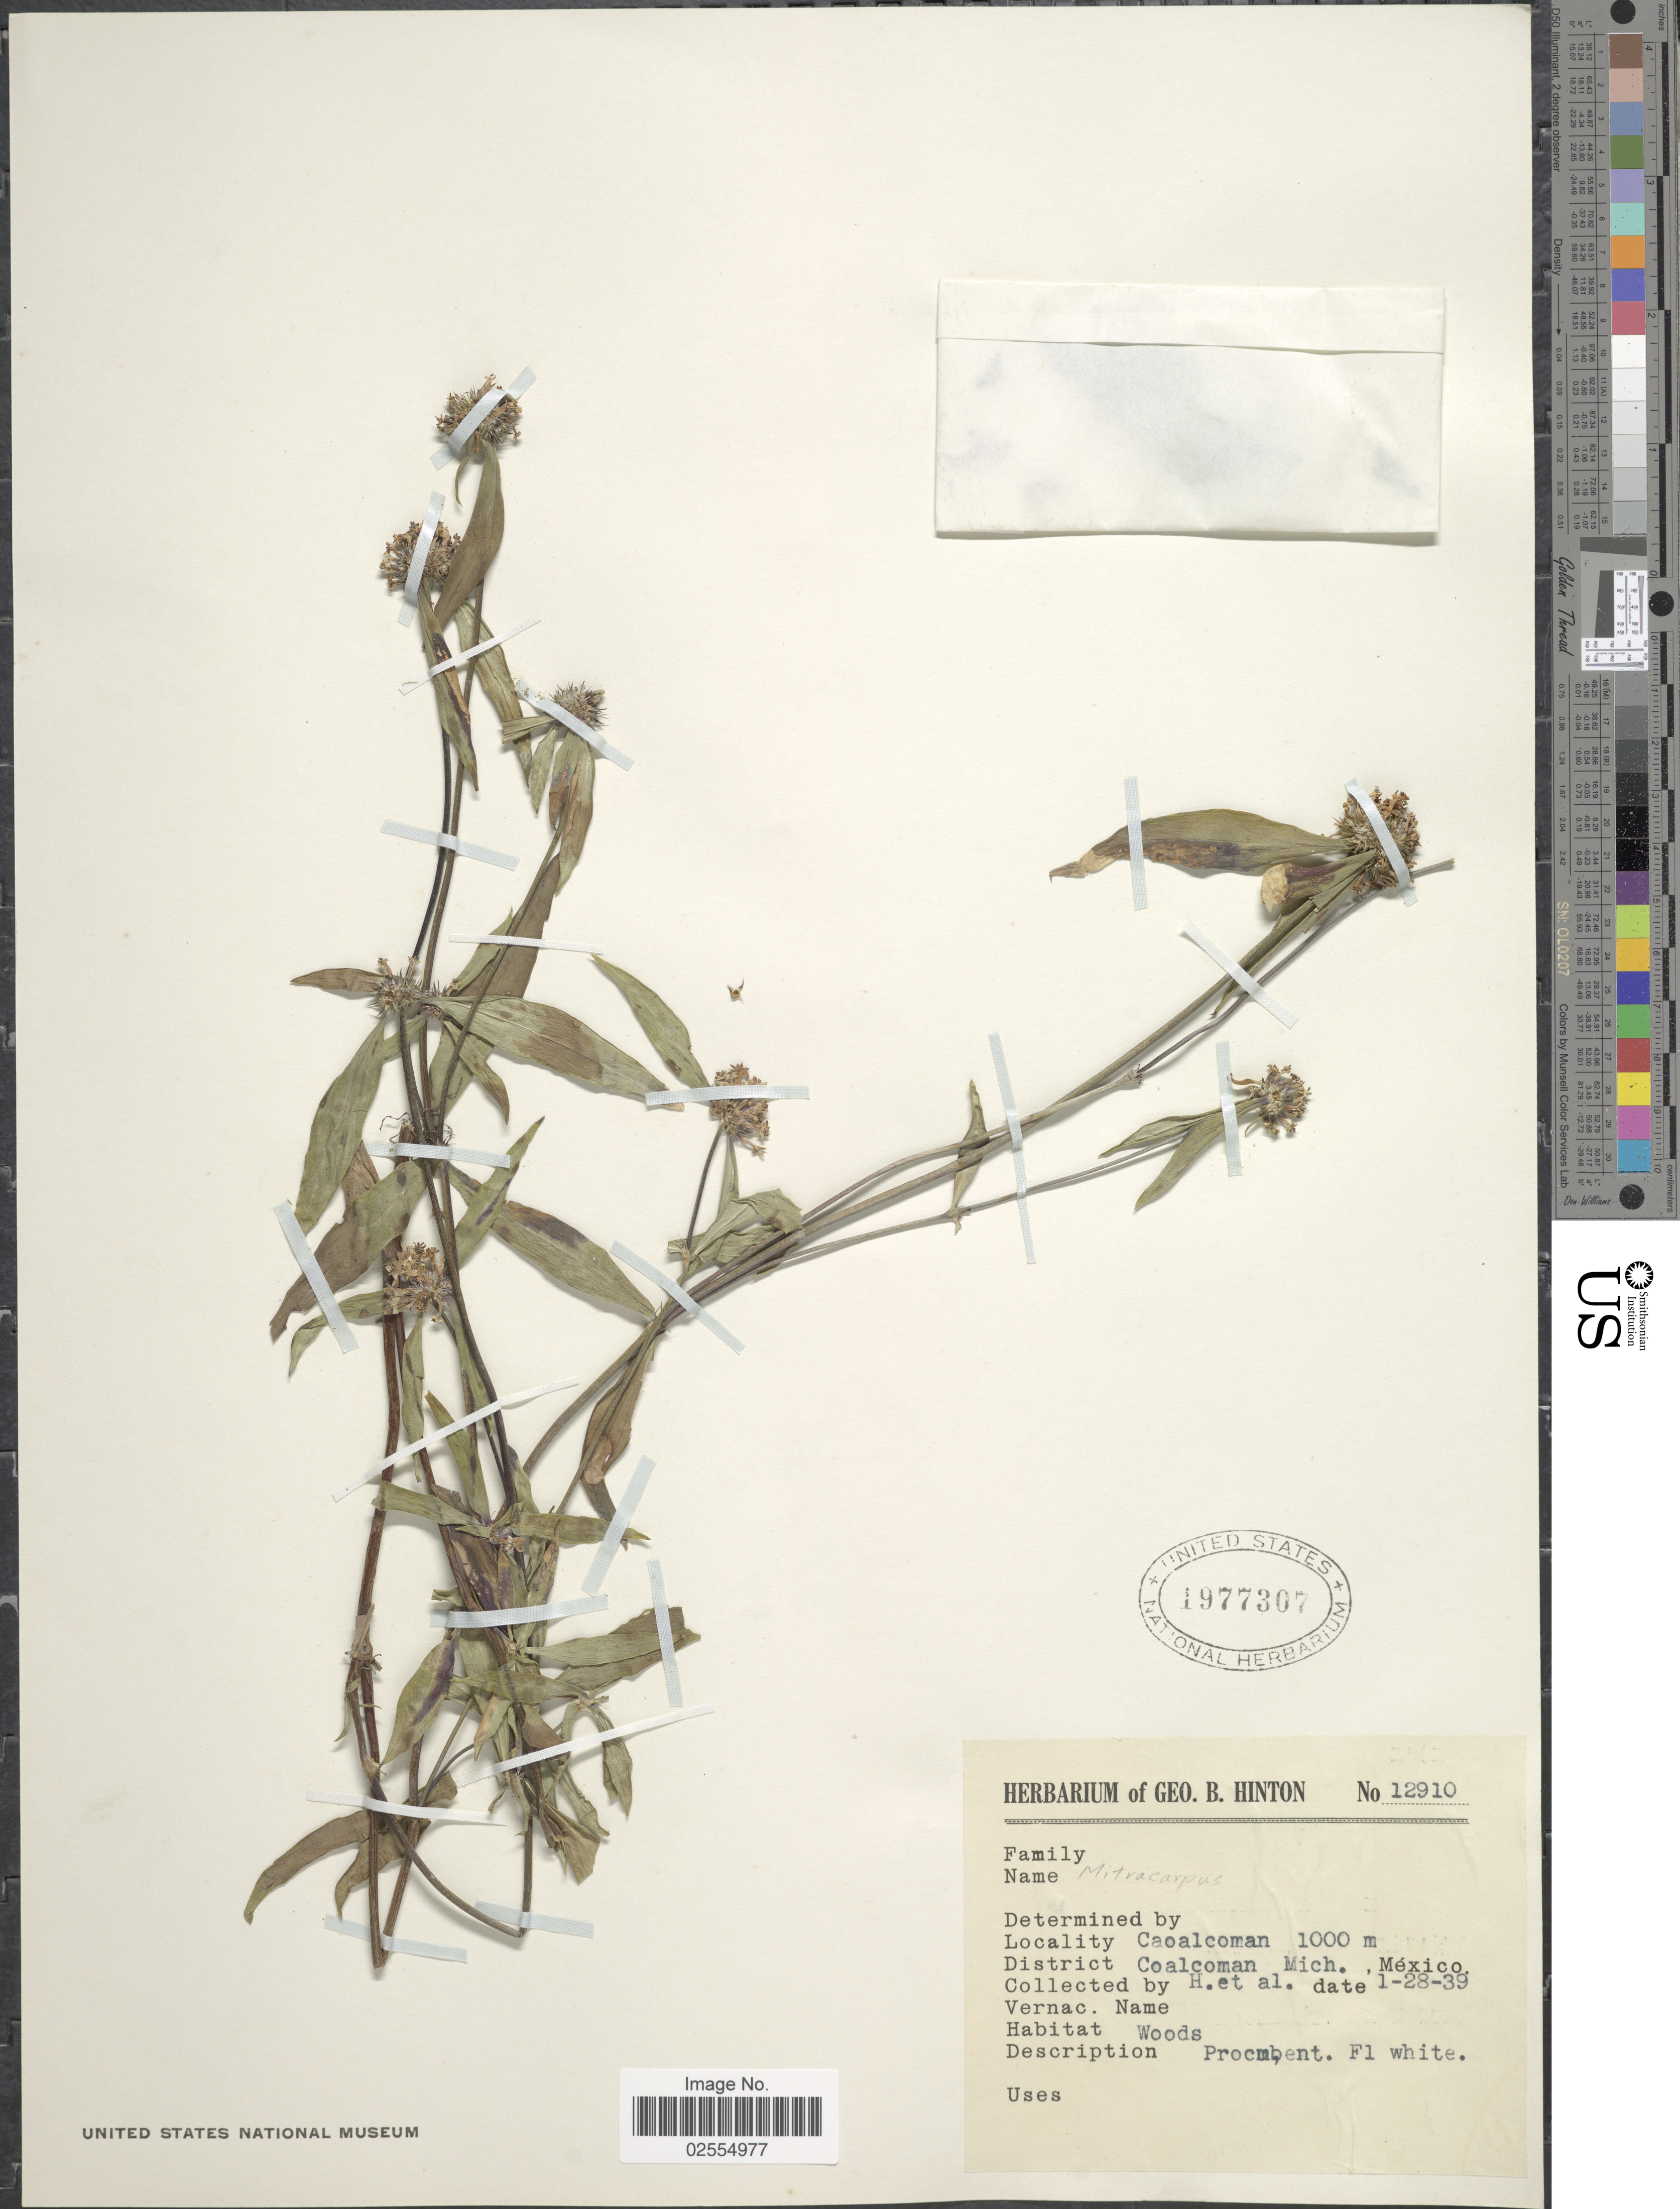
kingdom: Plantae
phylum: Tracheophyta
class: Magnoliopsida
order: Gentianales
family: Rubiaceae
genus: Mitracarpus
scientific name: Mitracarpus sp.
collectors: G. B. Hinton & et al.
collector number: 12910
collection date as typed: Transcribed d/m/y: 28/1/39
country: Mexico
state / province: Michoacán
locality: Caoalcoman. District Coalcoman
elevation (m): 1000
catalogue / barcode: US 1977307